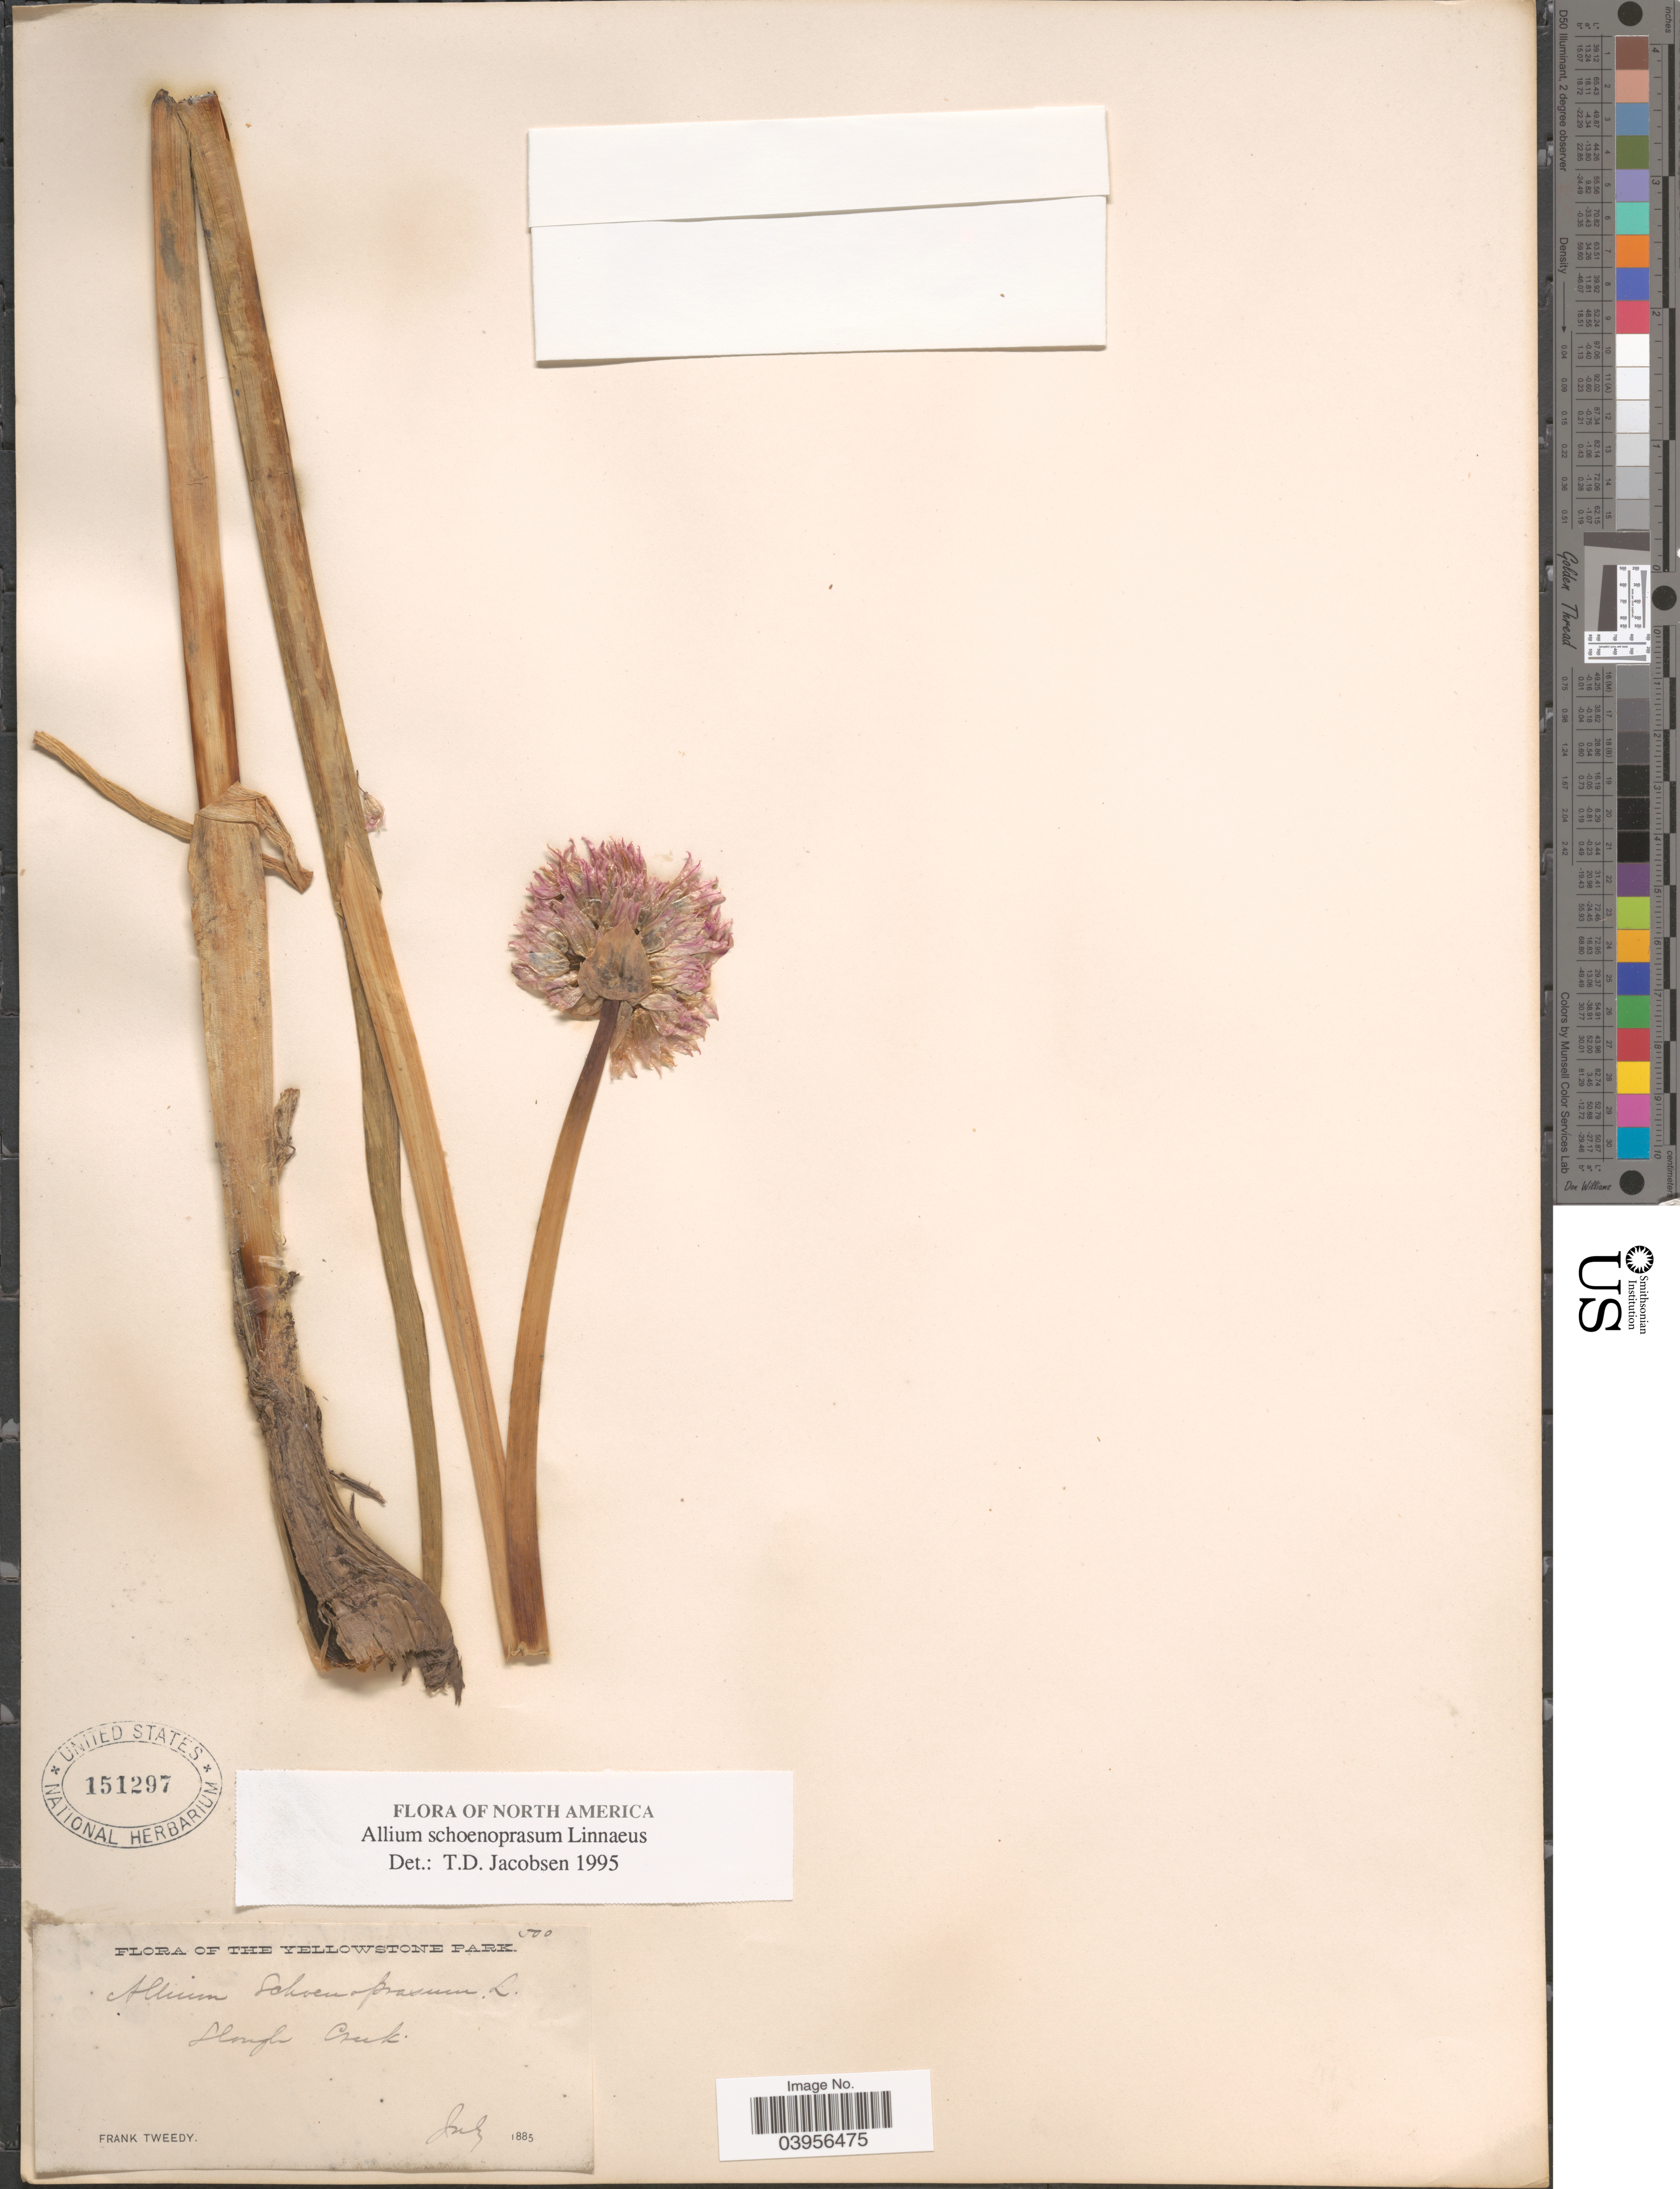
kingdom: Plantae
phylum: Tracheophyta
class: Liliopsida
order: Asparagales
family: Amaryllidaceae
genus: Allium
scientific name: Allium schoenoprasum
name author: L.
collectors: F. Tweedy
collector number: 500*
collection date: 1885-07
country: United States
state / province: Wyoming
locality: The Yellowstone Park. Slough Creek.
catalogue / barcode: US 151297